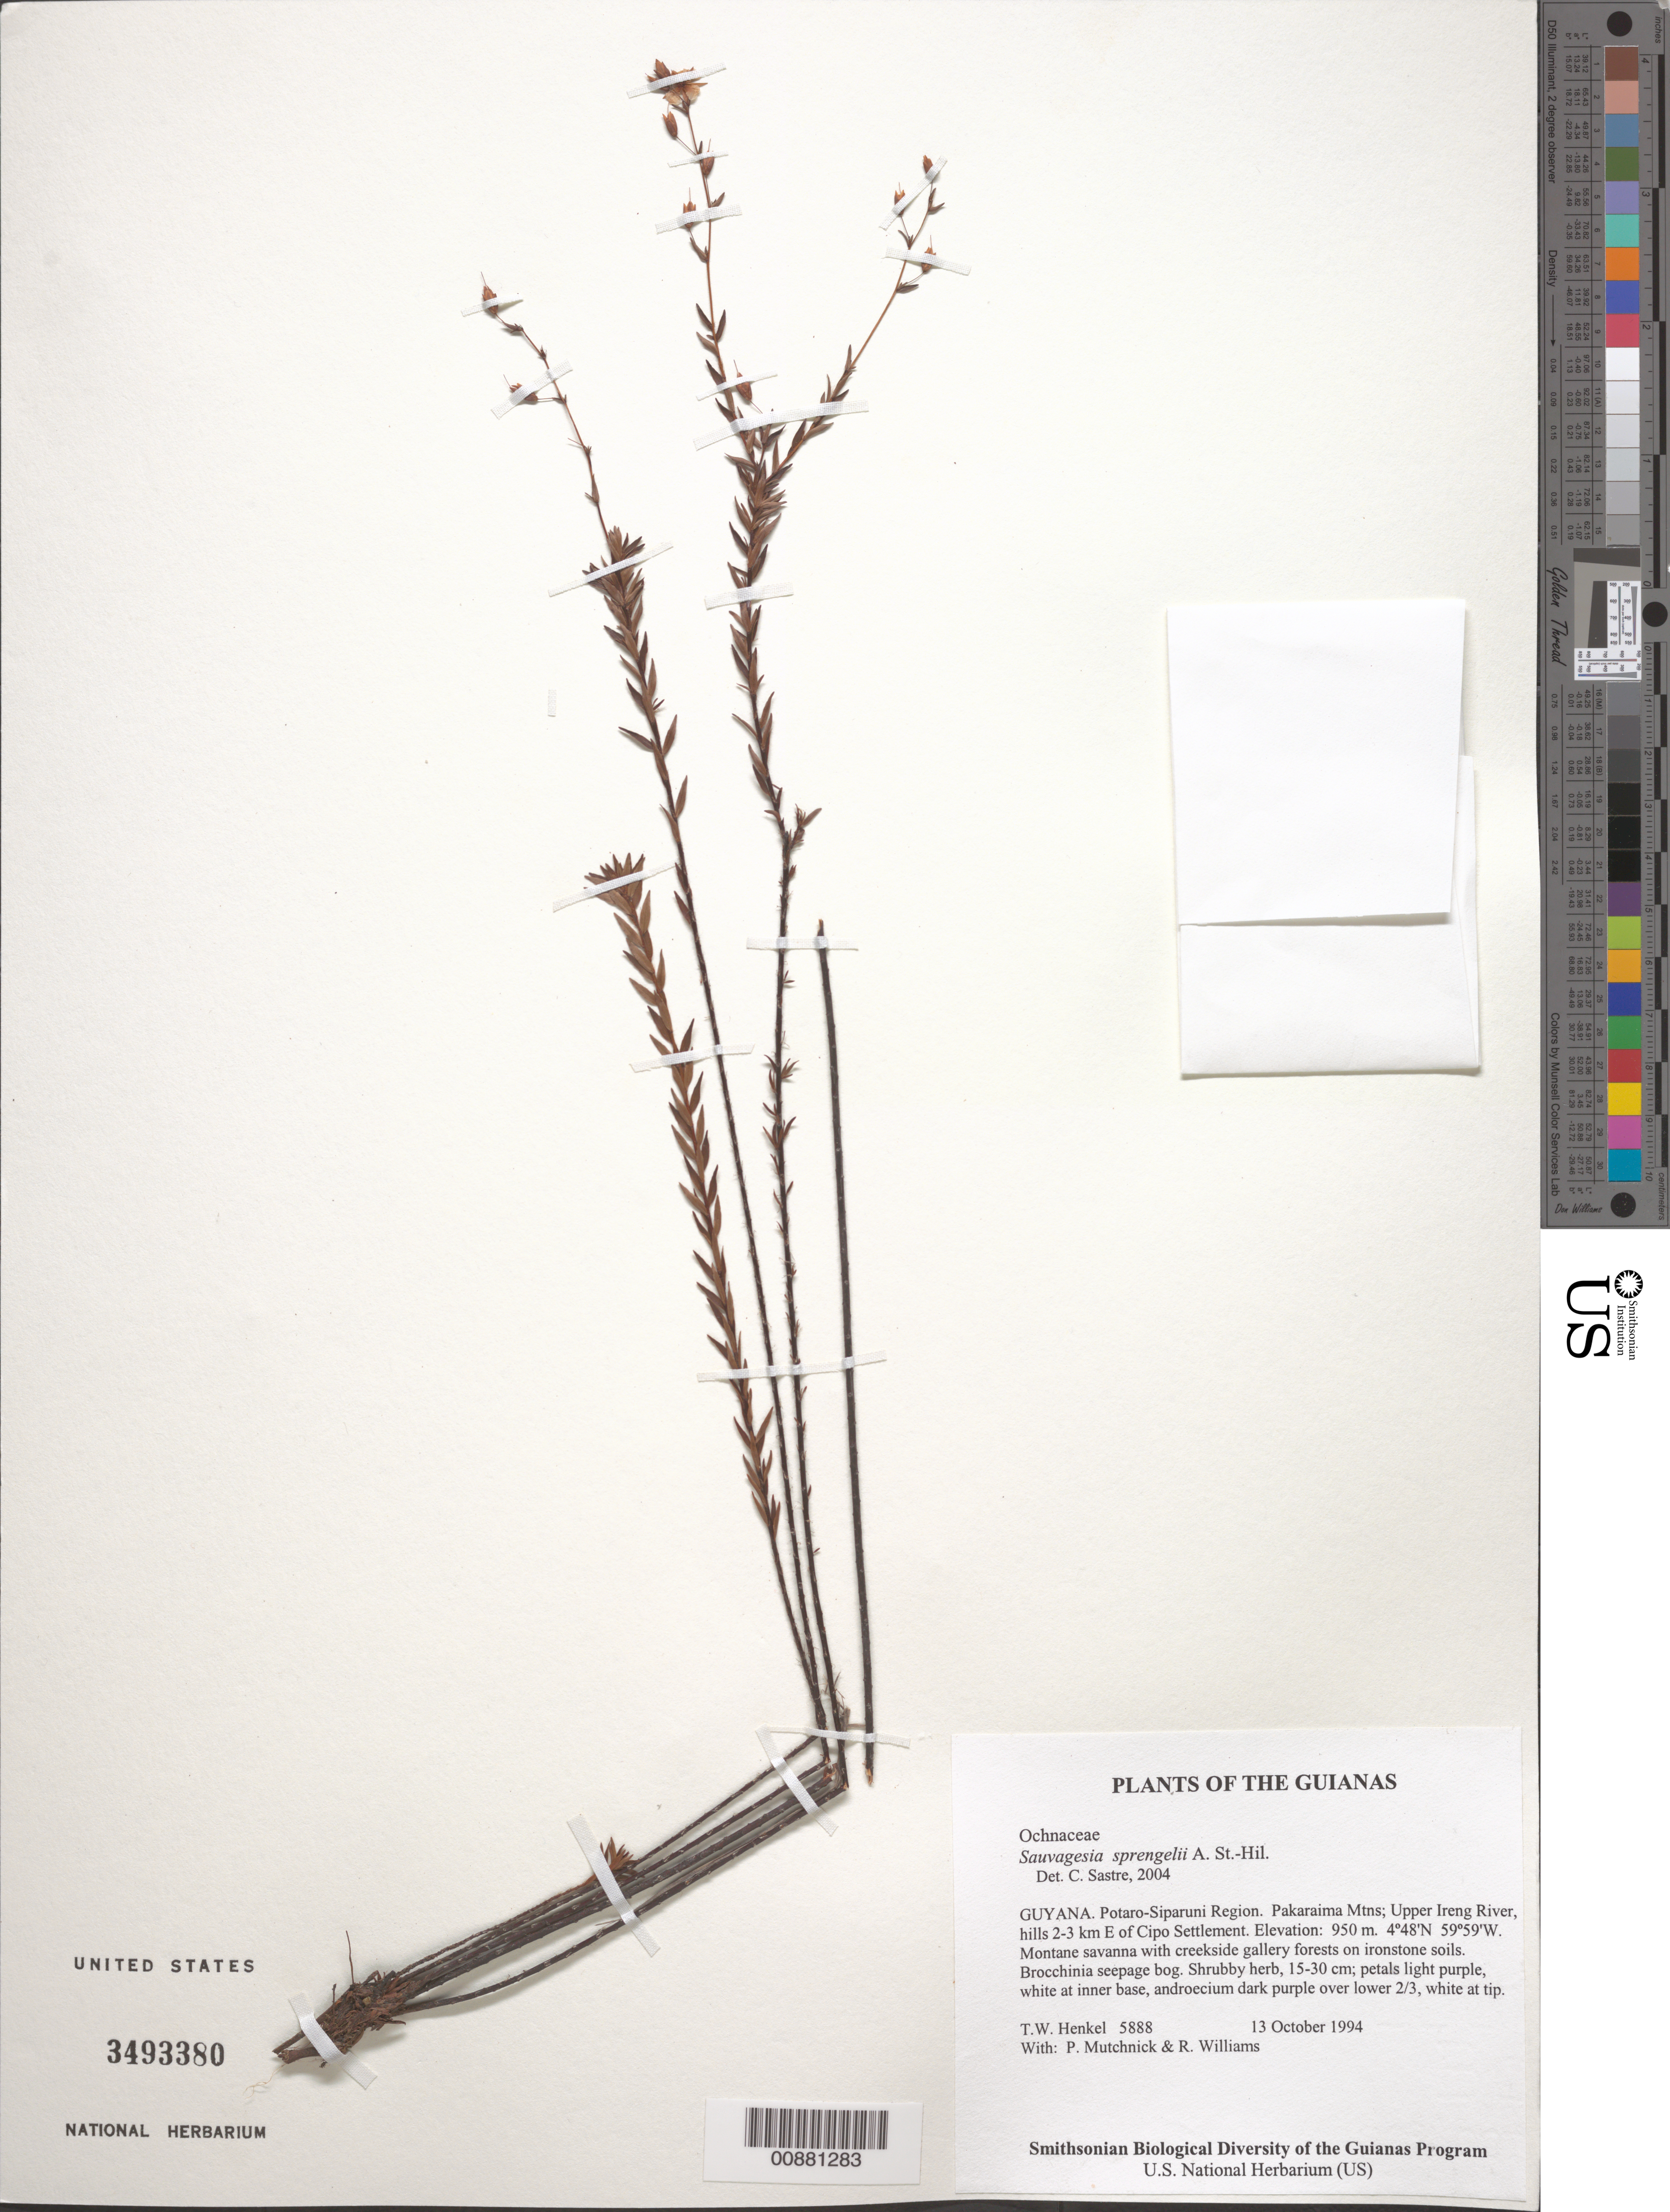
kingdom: Plantae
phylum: Tracheophyta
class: Magnoliopsida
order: Malpighiales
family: Ochnaceae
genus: Sauvagesia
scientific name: Sauvagesia sprengelii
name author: A. St.-Hil.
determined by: Sastre, C. H. L.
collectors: T. Henkel, P. Mutchnick & R. Williams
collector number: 5888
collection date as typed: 13 October 1994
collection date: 1994-10-13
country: Guyana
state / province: Potaro-Siparuni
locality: Pakaraima Mtns; Upper Ireng River, hills 2-3 km E of Cipo Settlement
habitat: Montane savanna with creekside gallery forests on ironstone soils. Brocchinia seepage bog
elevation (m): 950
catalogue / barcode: US 3493380